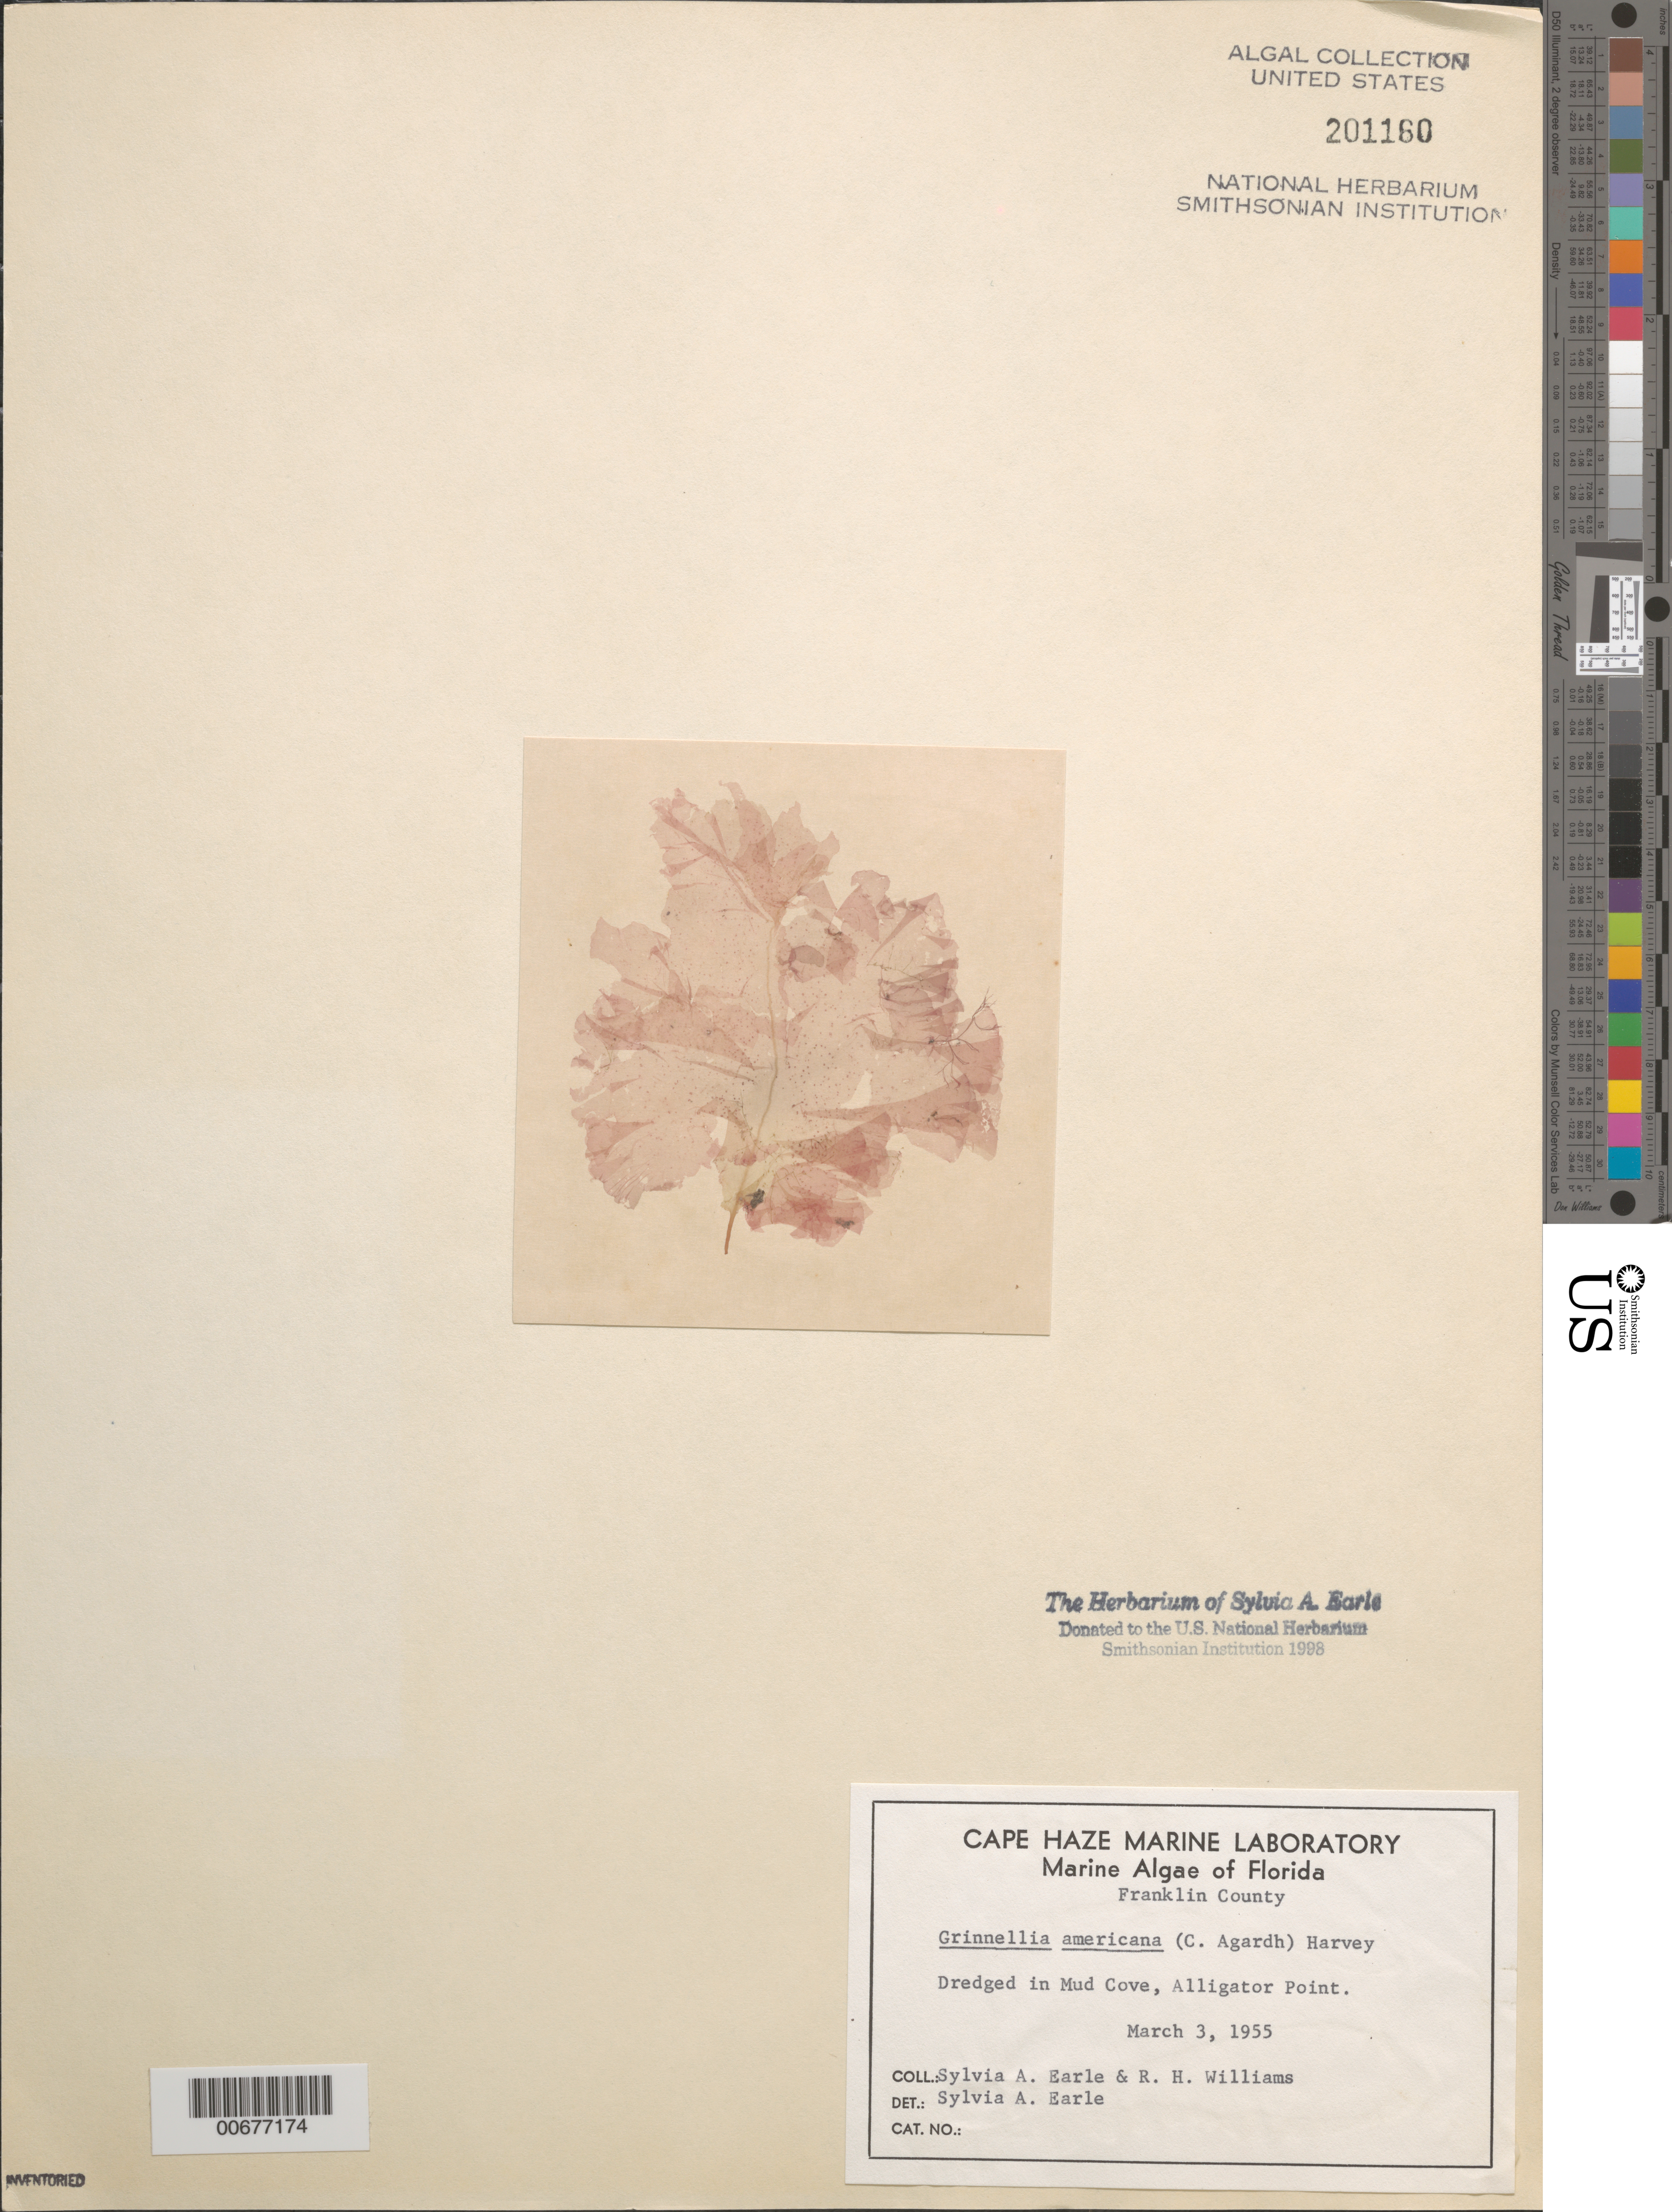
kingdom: Plantae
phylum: Rhodophyta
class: Florideophyceae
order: Ceramiales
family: Delesseriaceae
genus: Grinnellia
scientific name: Grinnellia americana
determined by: Earle, S. A.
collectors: S. A. Earle & R. H. Williams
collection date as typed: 03 Mar 1955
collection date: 1955-03-03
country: United States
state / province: Florida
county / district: Franklin County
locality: Mud Cove, Alligator Point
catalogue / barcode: US 201160